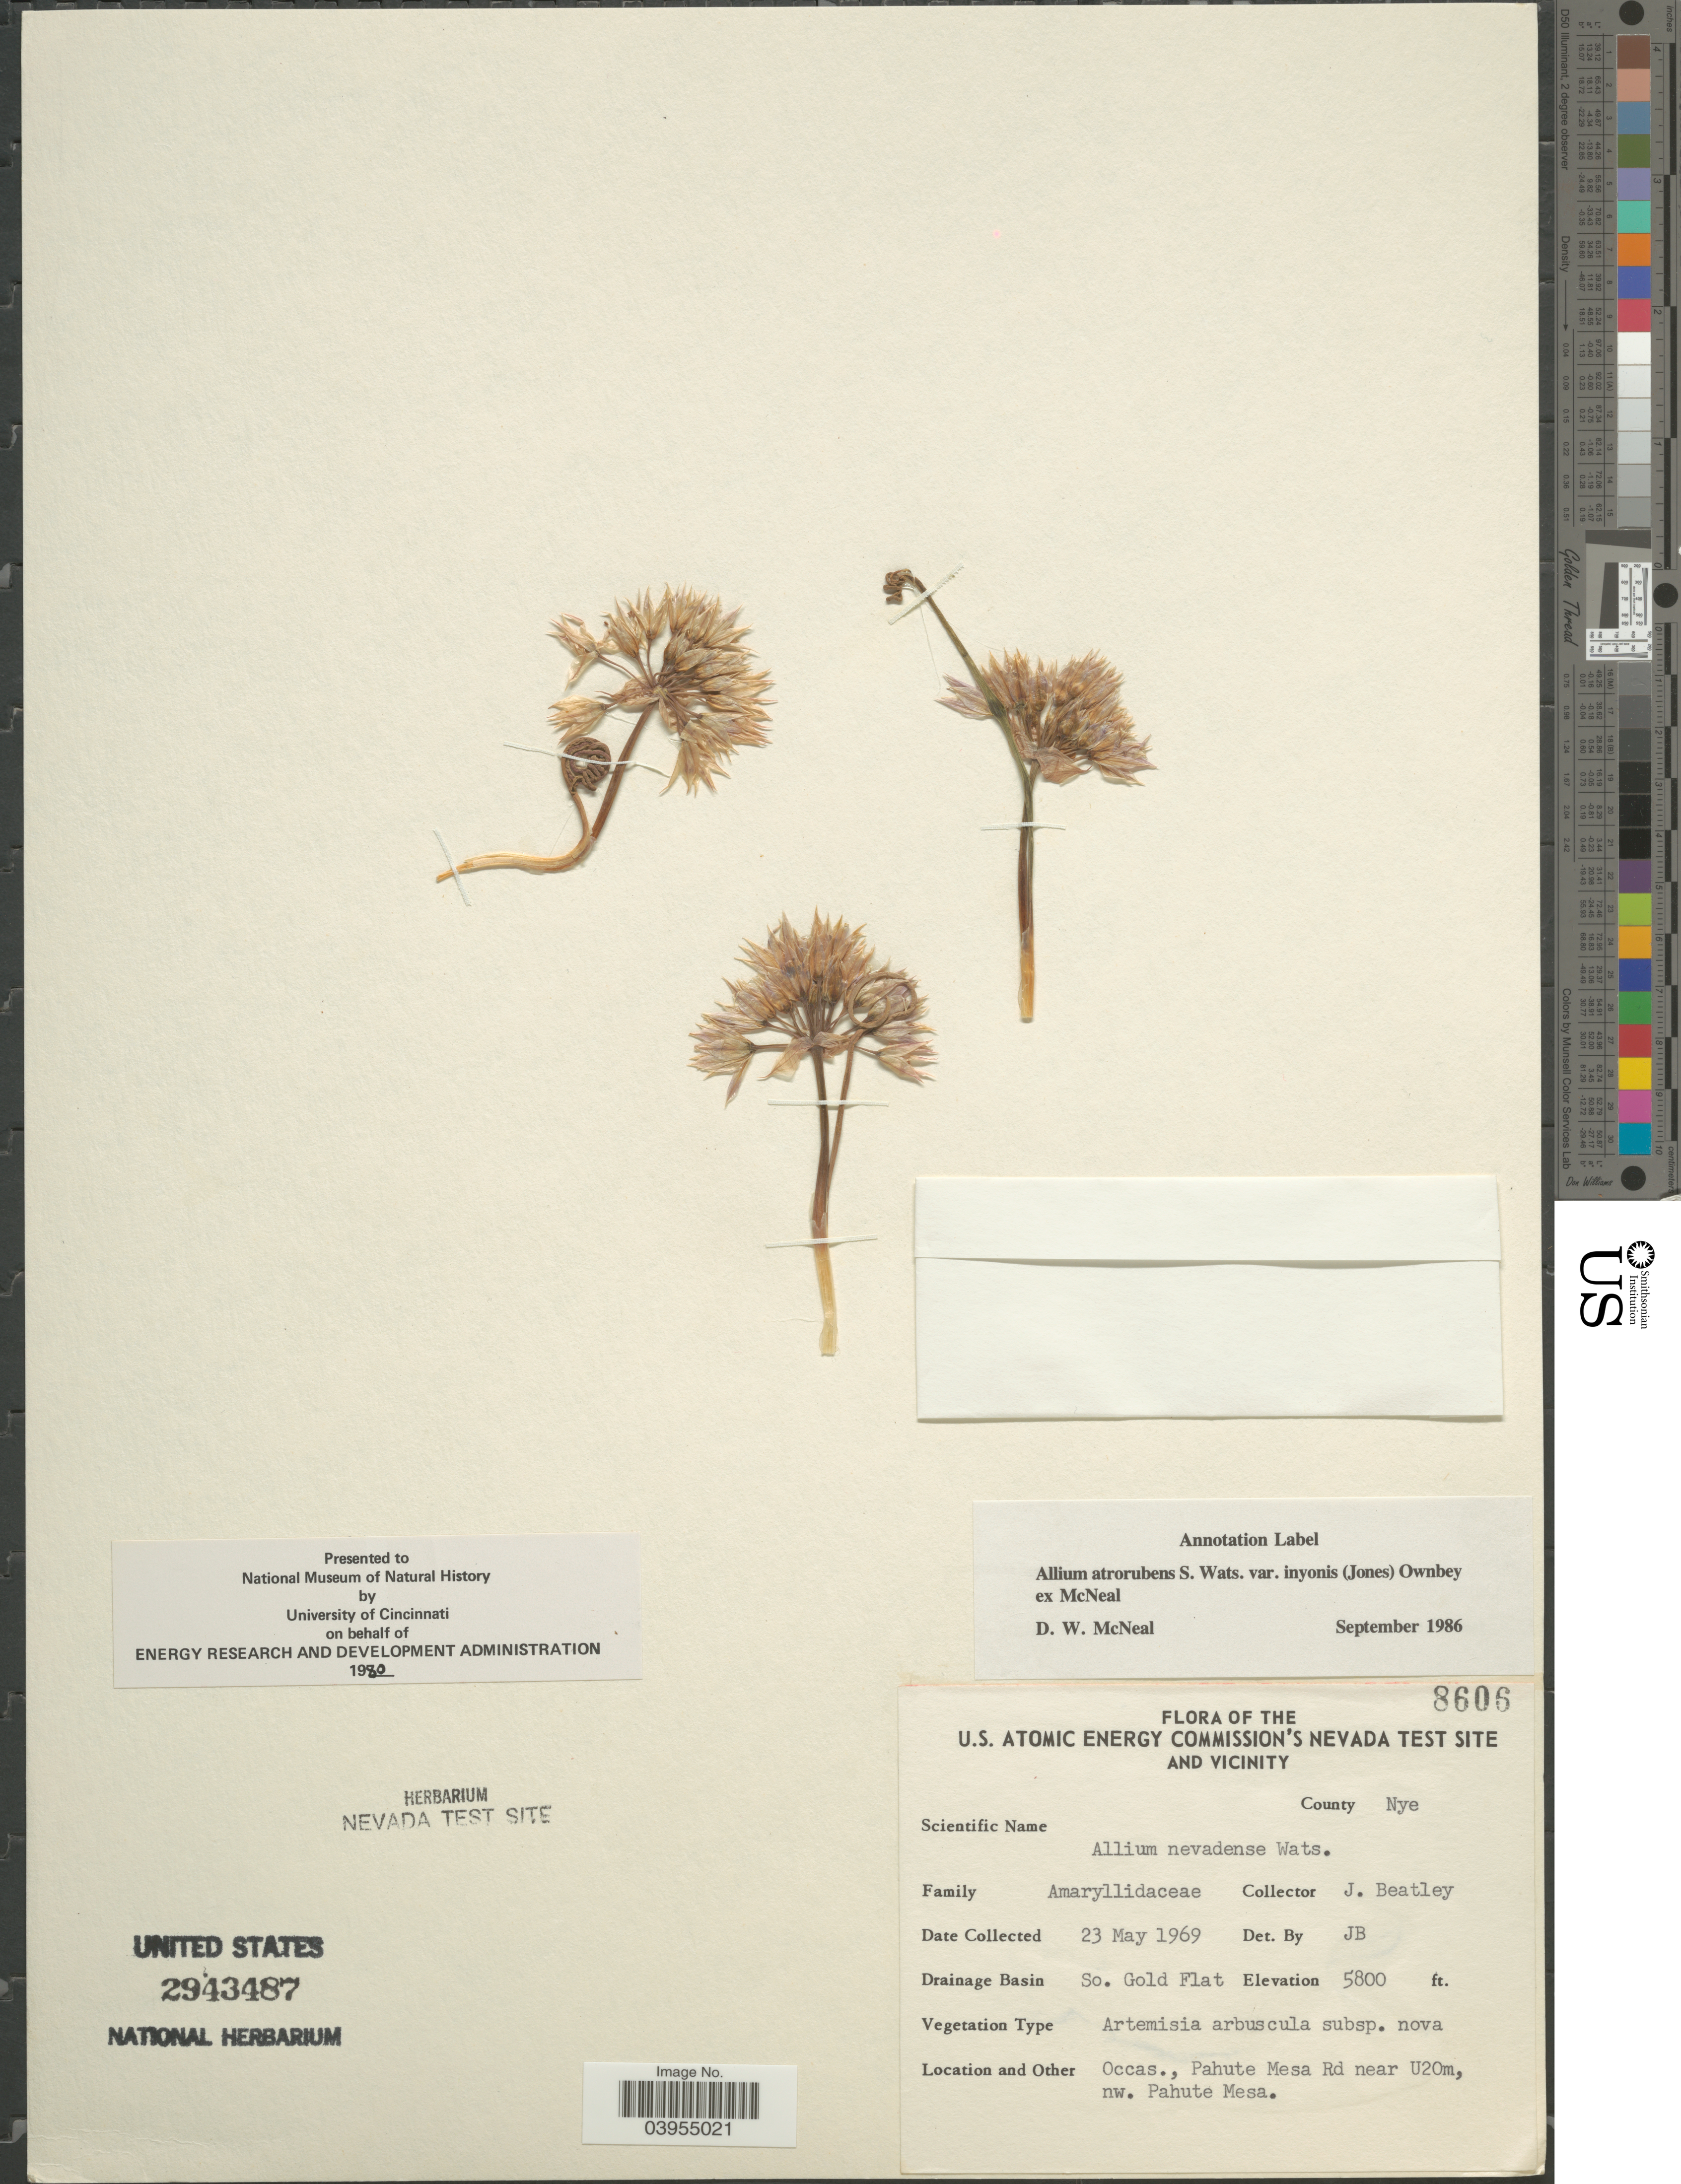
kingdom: Plantae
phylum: Tracheophyta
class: Liliopsida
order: Asparagales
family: Amaryllidaceae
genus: Allium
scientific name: Allium atrorubens var. inyonis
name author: (M.E. Jones) Ownbey & Aase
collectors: J. C. Beatley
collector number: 8606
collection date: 1969-05-23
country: United States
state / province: Nevada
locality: U.S. Atomic Energy Commission's Nevada Test Site and Vicinity. County Nye. Drainage Basin So. Gold Flat. Occas., Pahute Mesa Rd near U20m, nw. Pahute Mesa.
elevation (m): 1768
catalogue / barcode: US 2943487